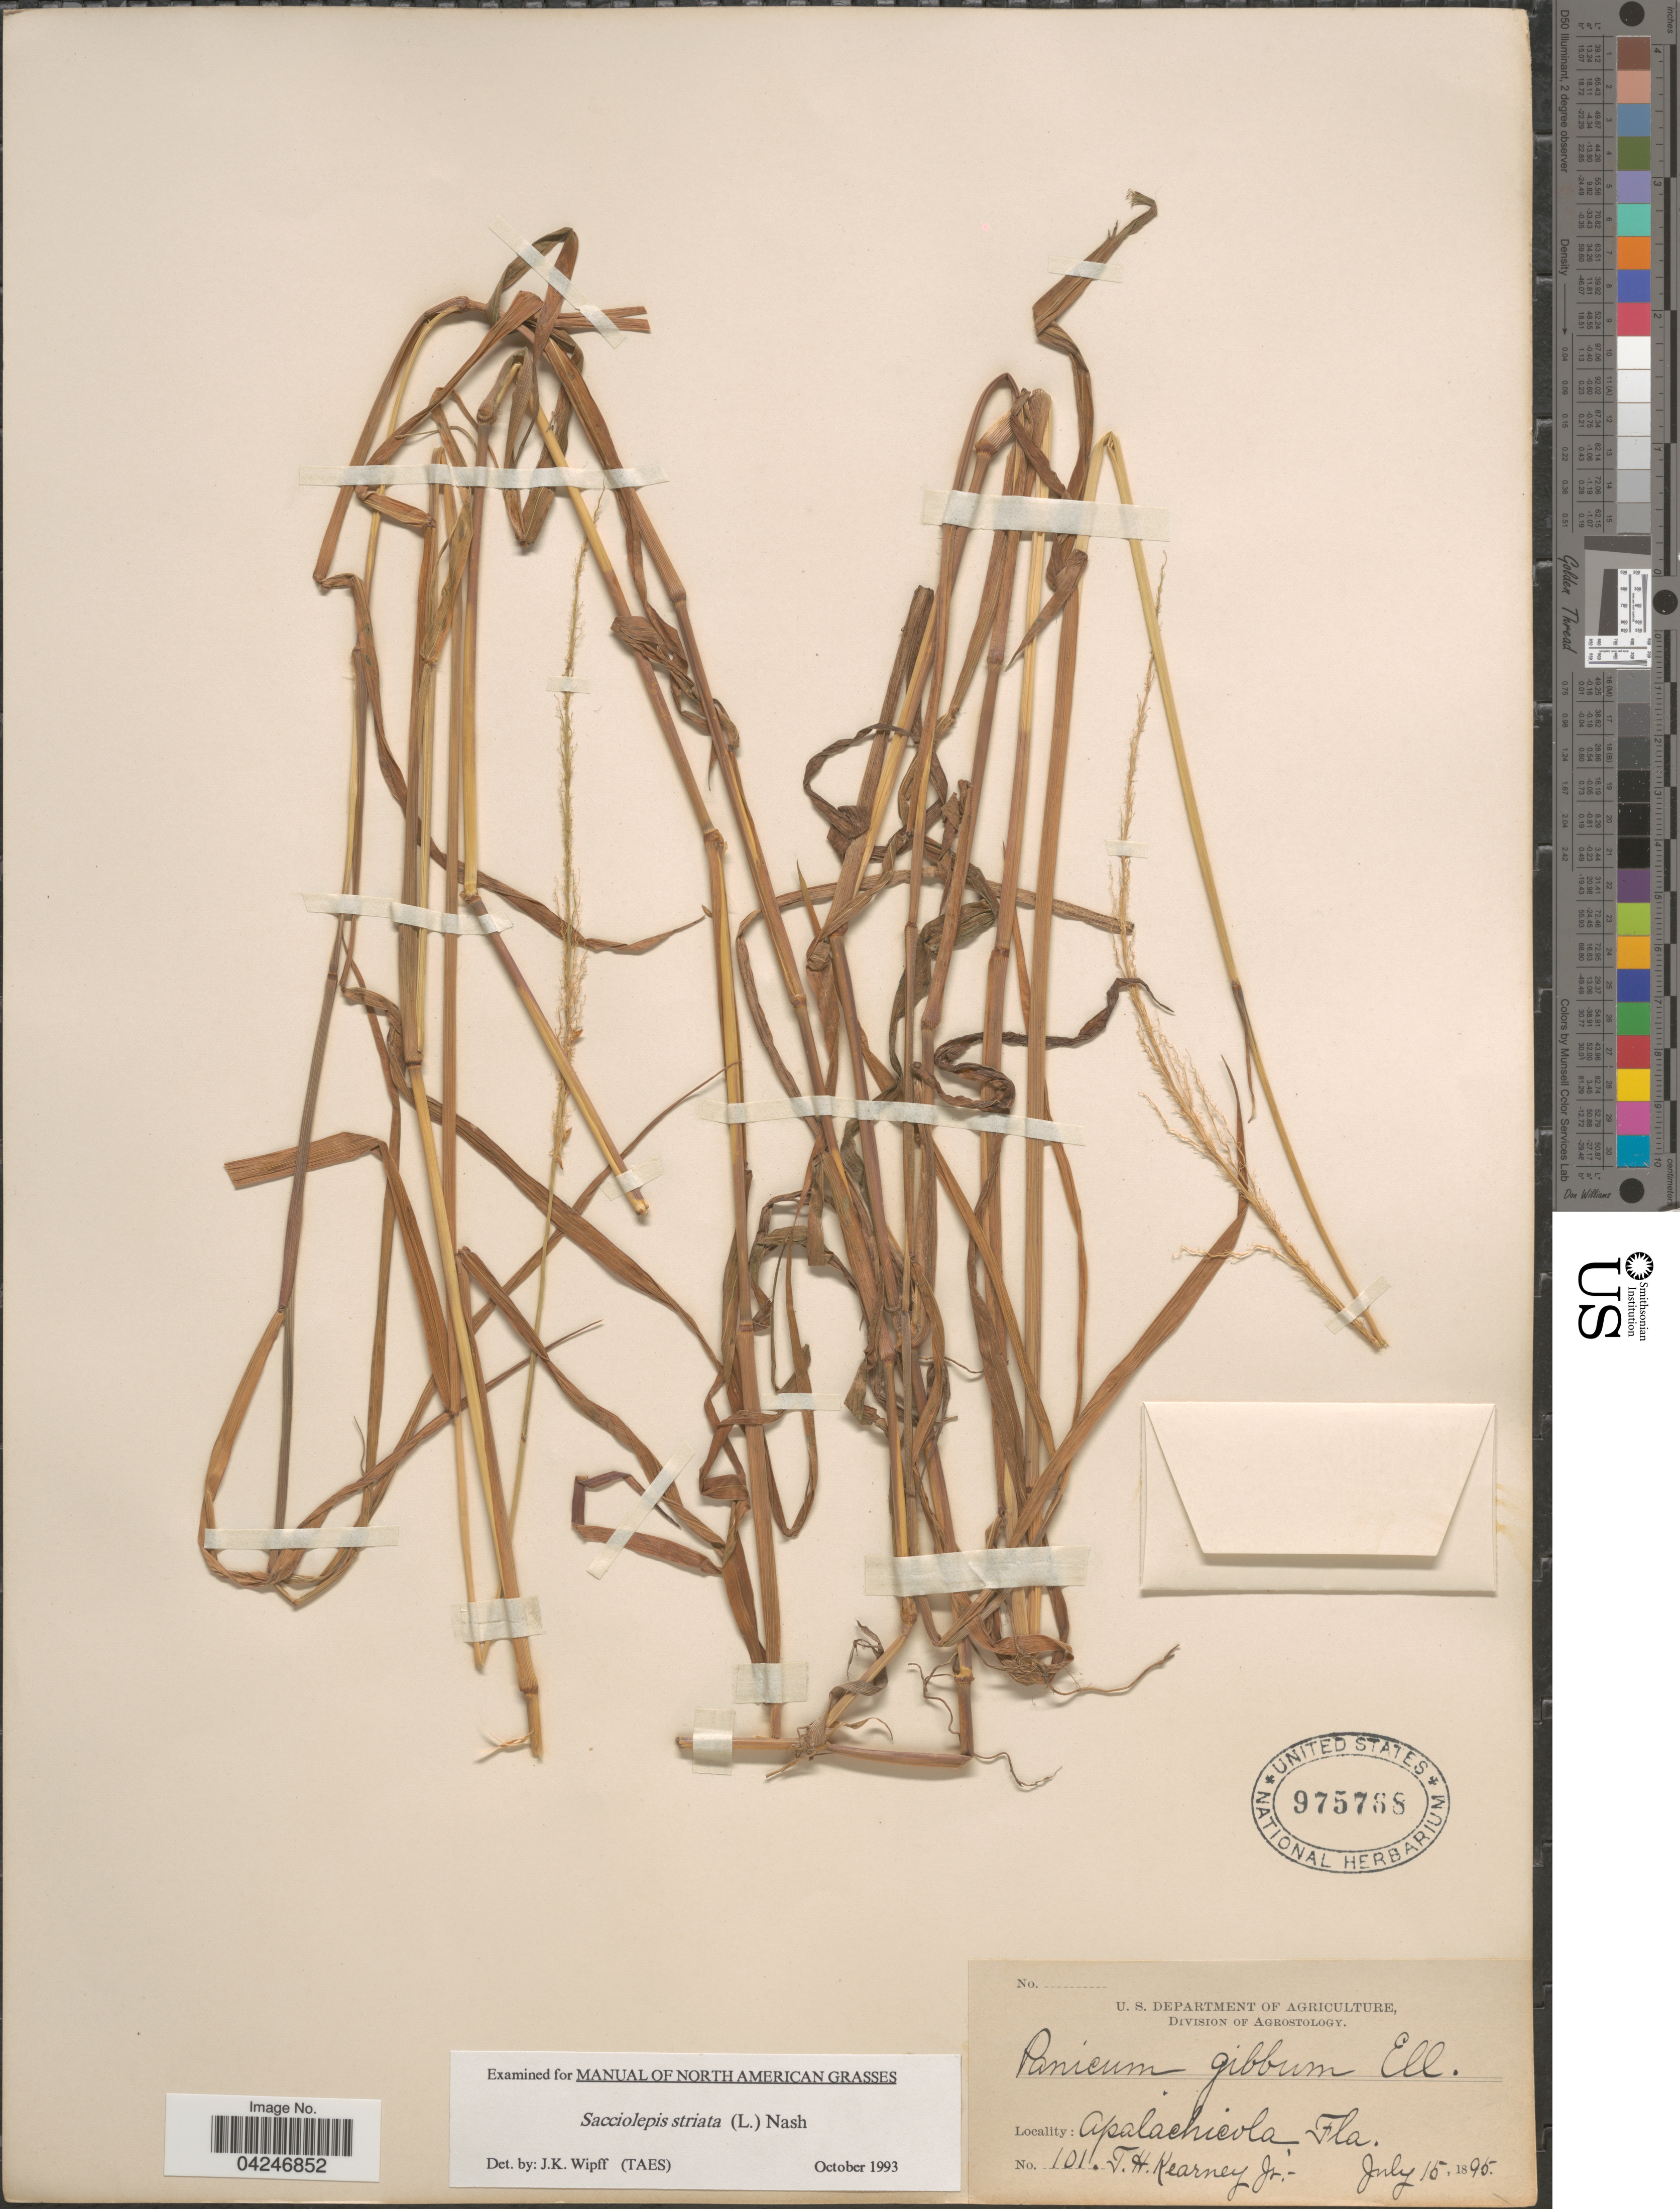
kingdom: Plantae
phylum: Tracheophyta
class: Liliopsida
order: Poales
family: Poaceae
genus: Sacciolepis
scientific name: Sacciolepis striata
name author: (L.) Nash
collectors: T. H. Kearney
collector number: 101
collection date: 1895-07-15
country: United States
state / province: Florida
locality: Apalachicola.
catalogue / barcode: US 975768